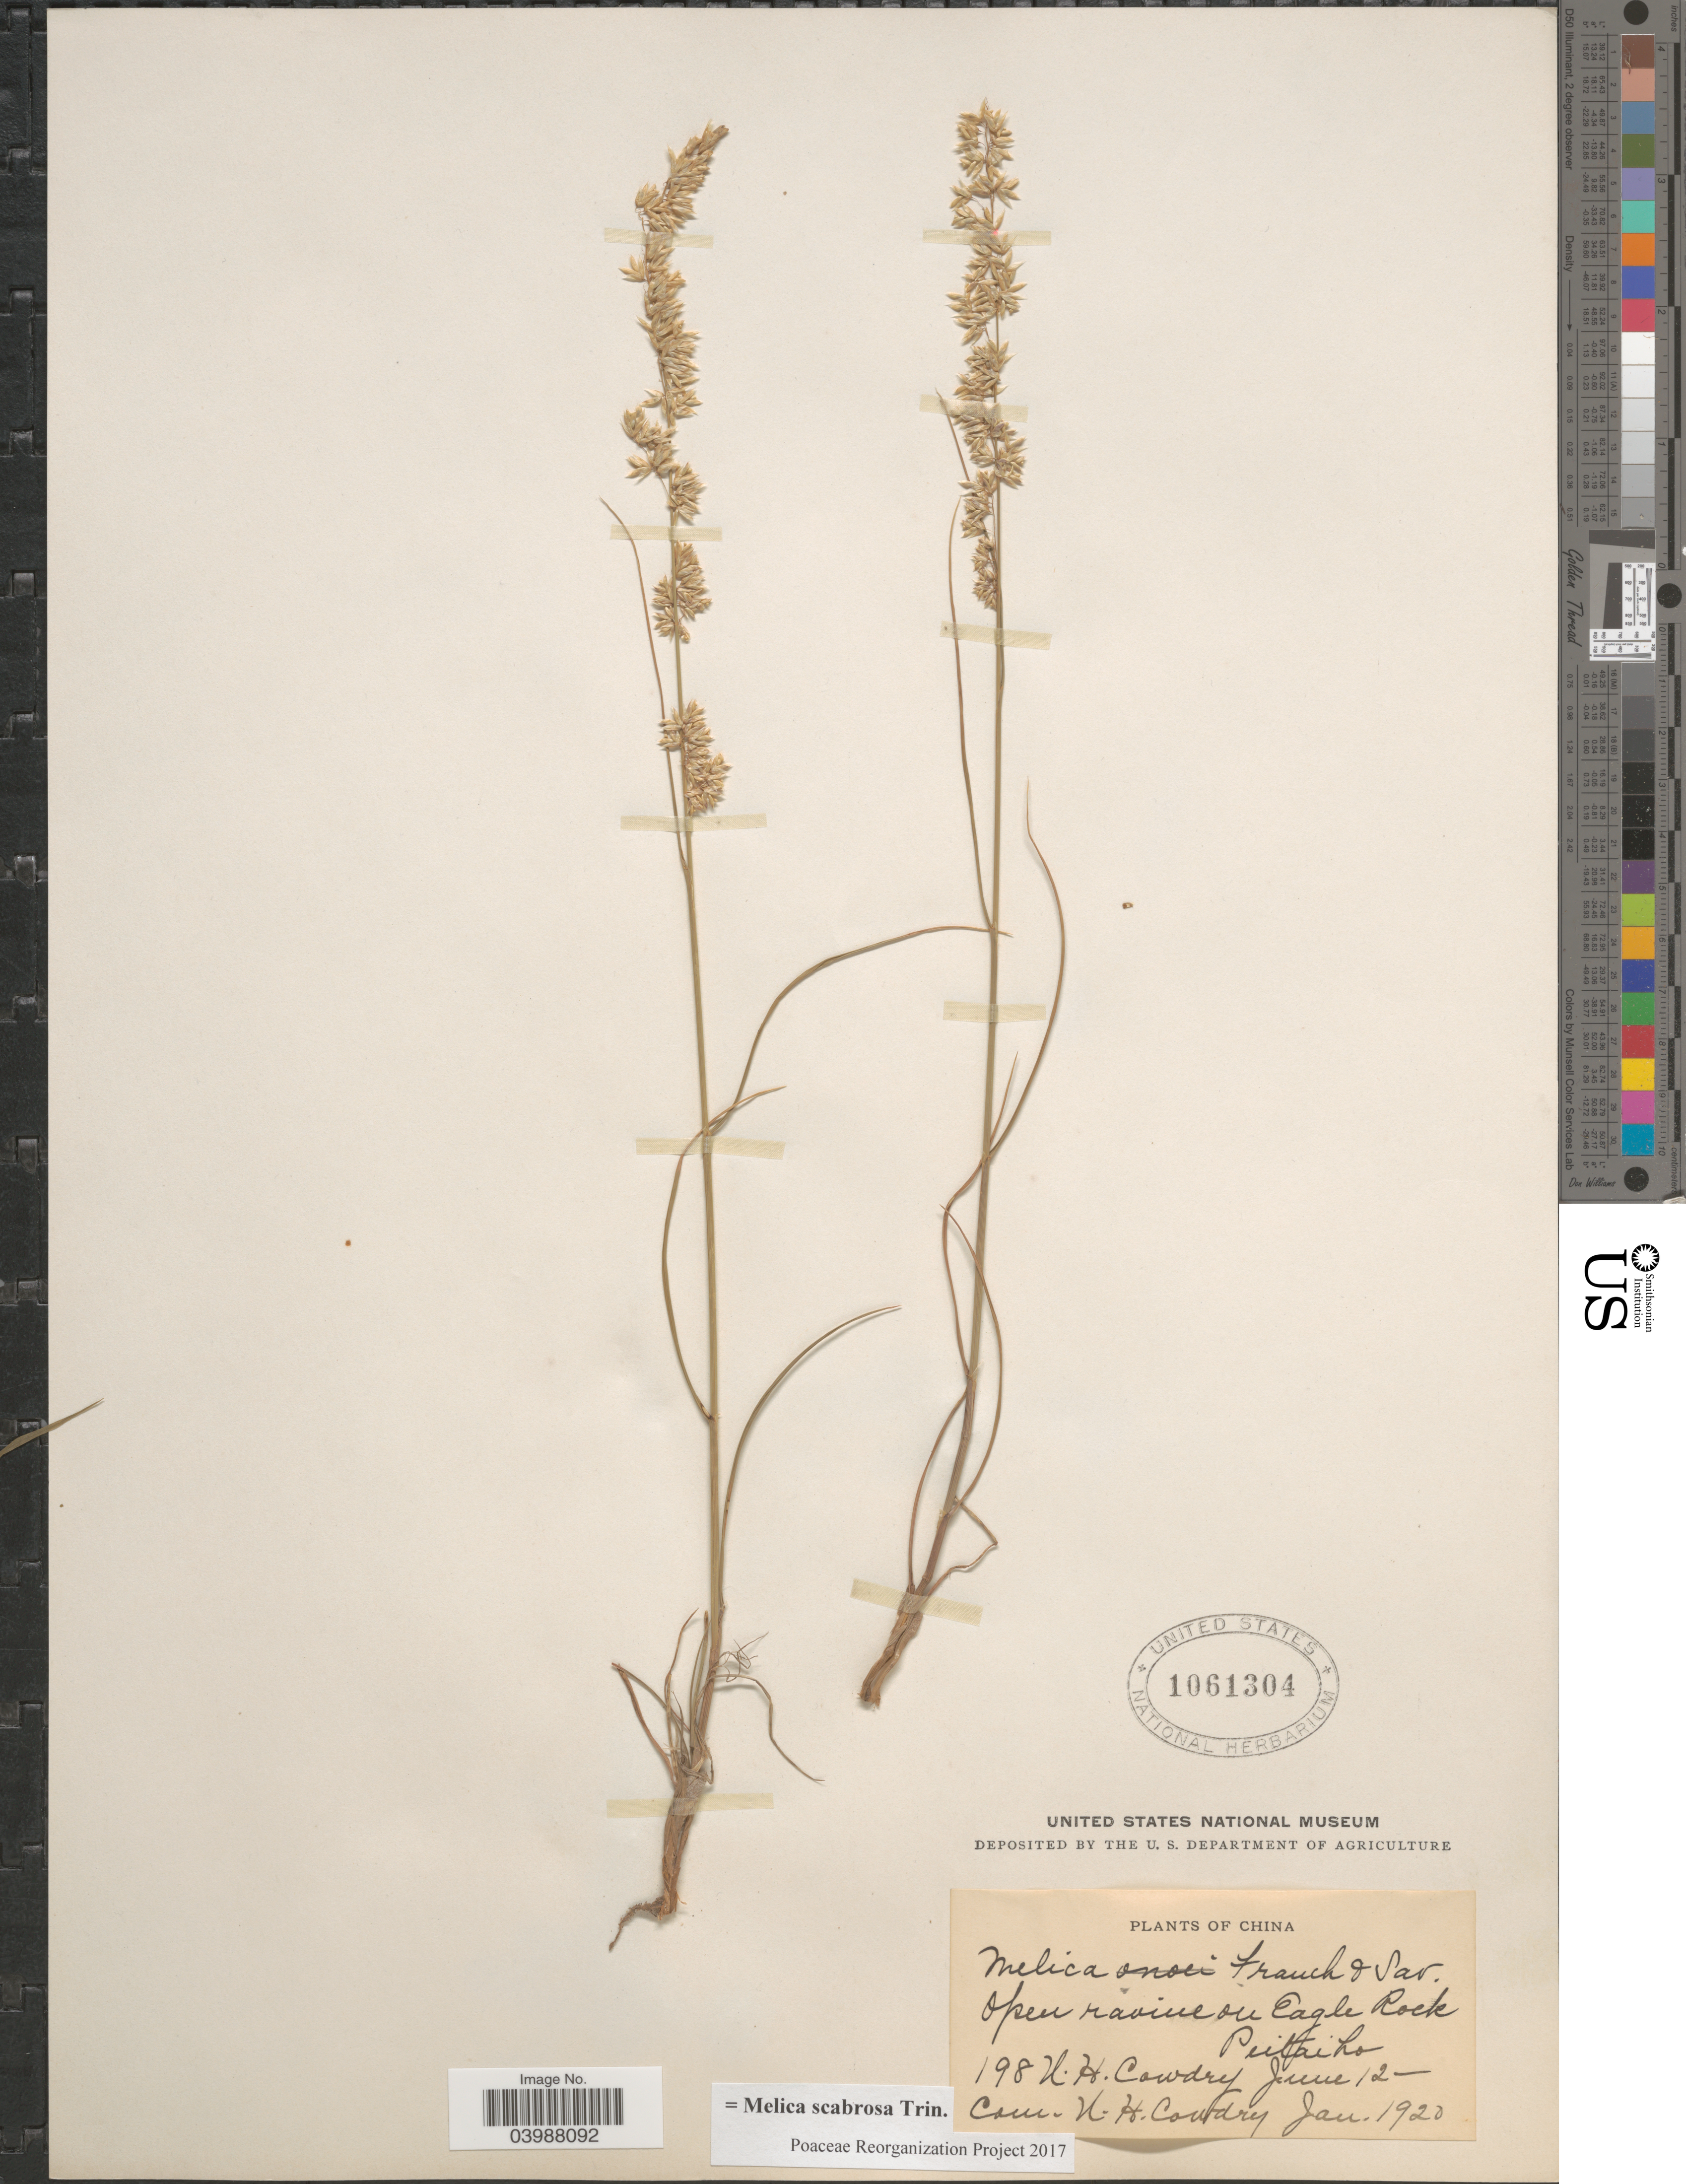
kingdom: Plantae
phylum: Tracheophyta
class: Liliopsida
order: Poales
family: Poaceae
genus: Melica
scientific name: Melica scabrosa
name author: Trin.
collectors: N. H. Cowdry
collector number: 198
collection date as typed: Transcribed d/m/y: /6/12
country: China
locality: Open ravine on Eagle Rock. Peitaiho.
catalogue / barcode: US 1061304